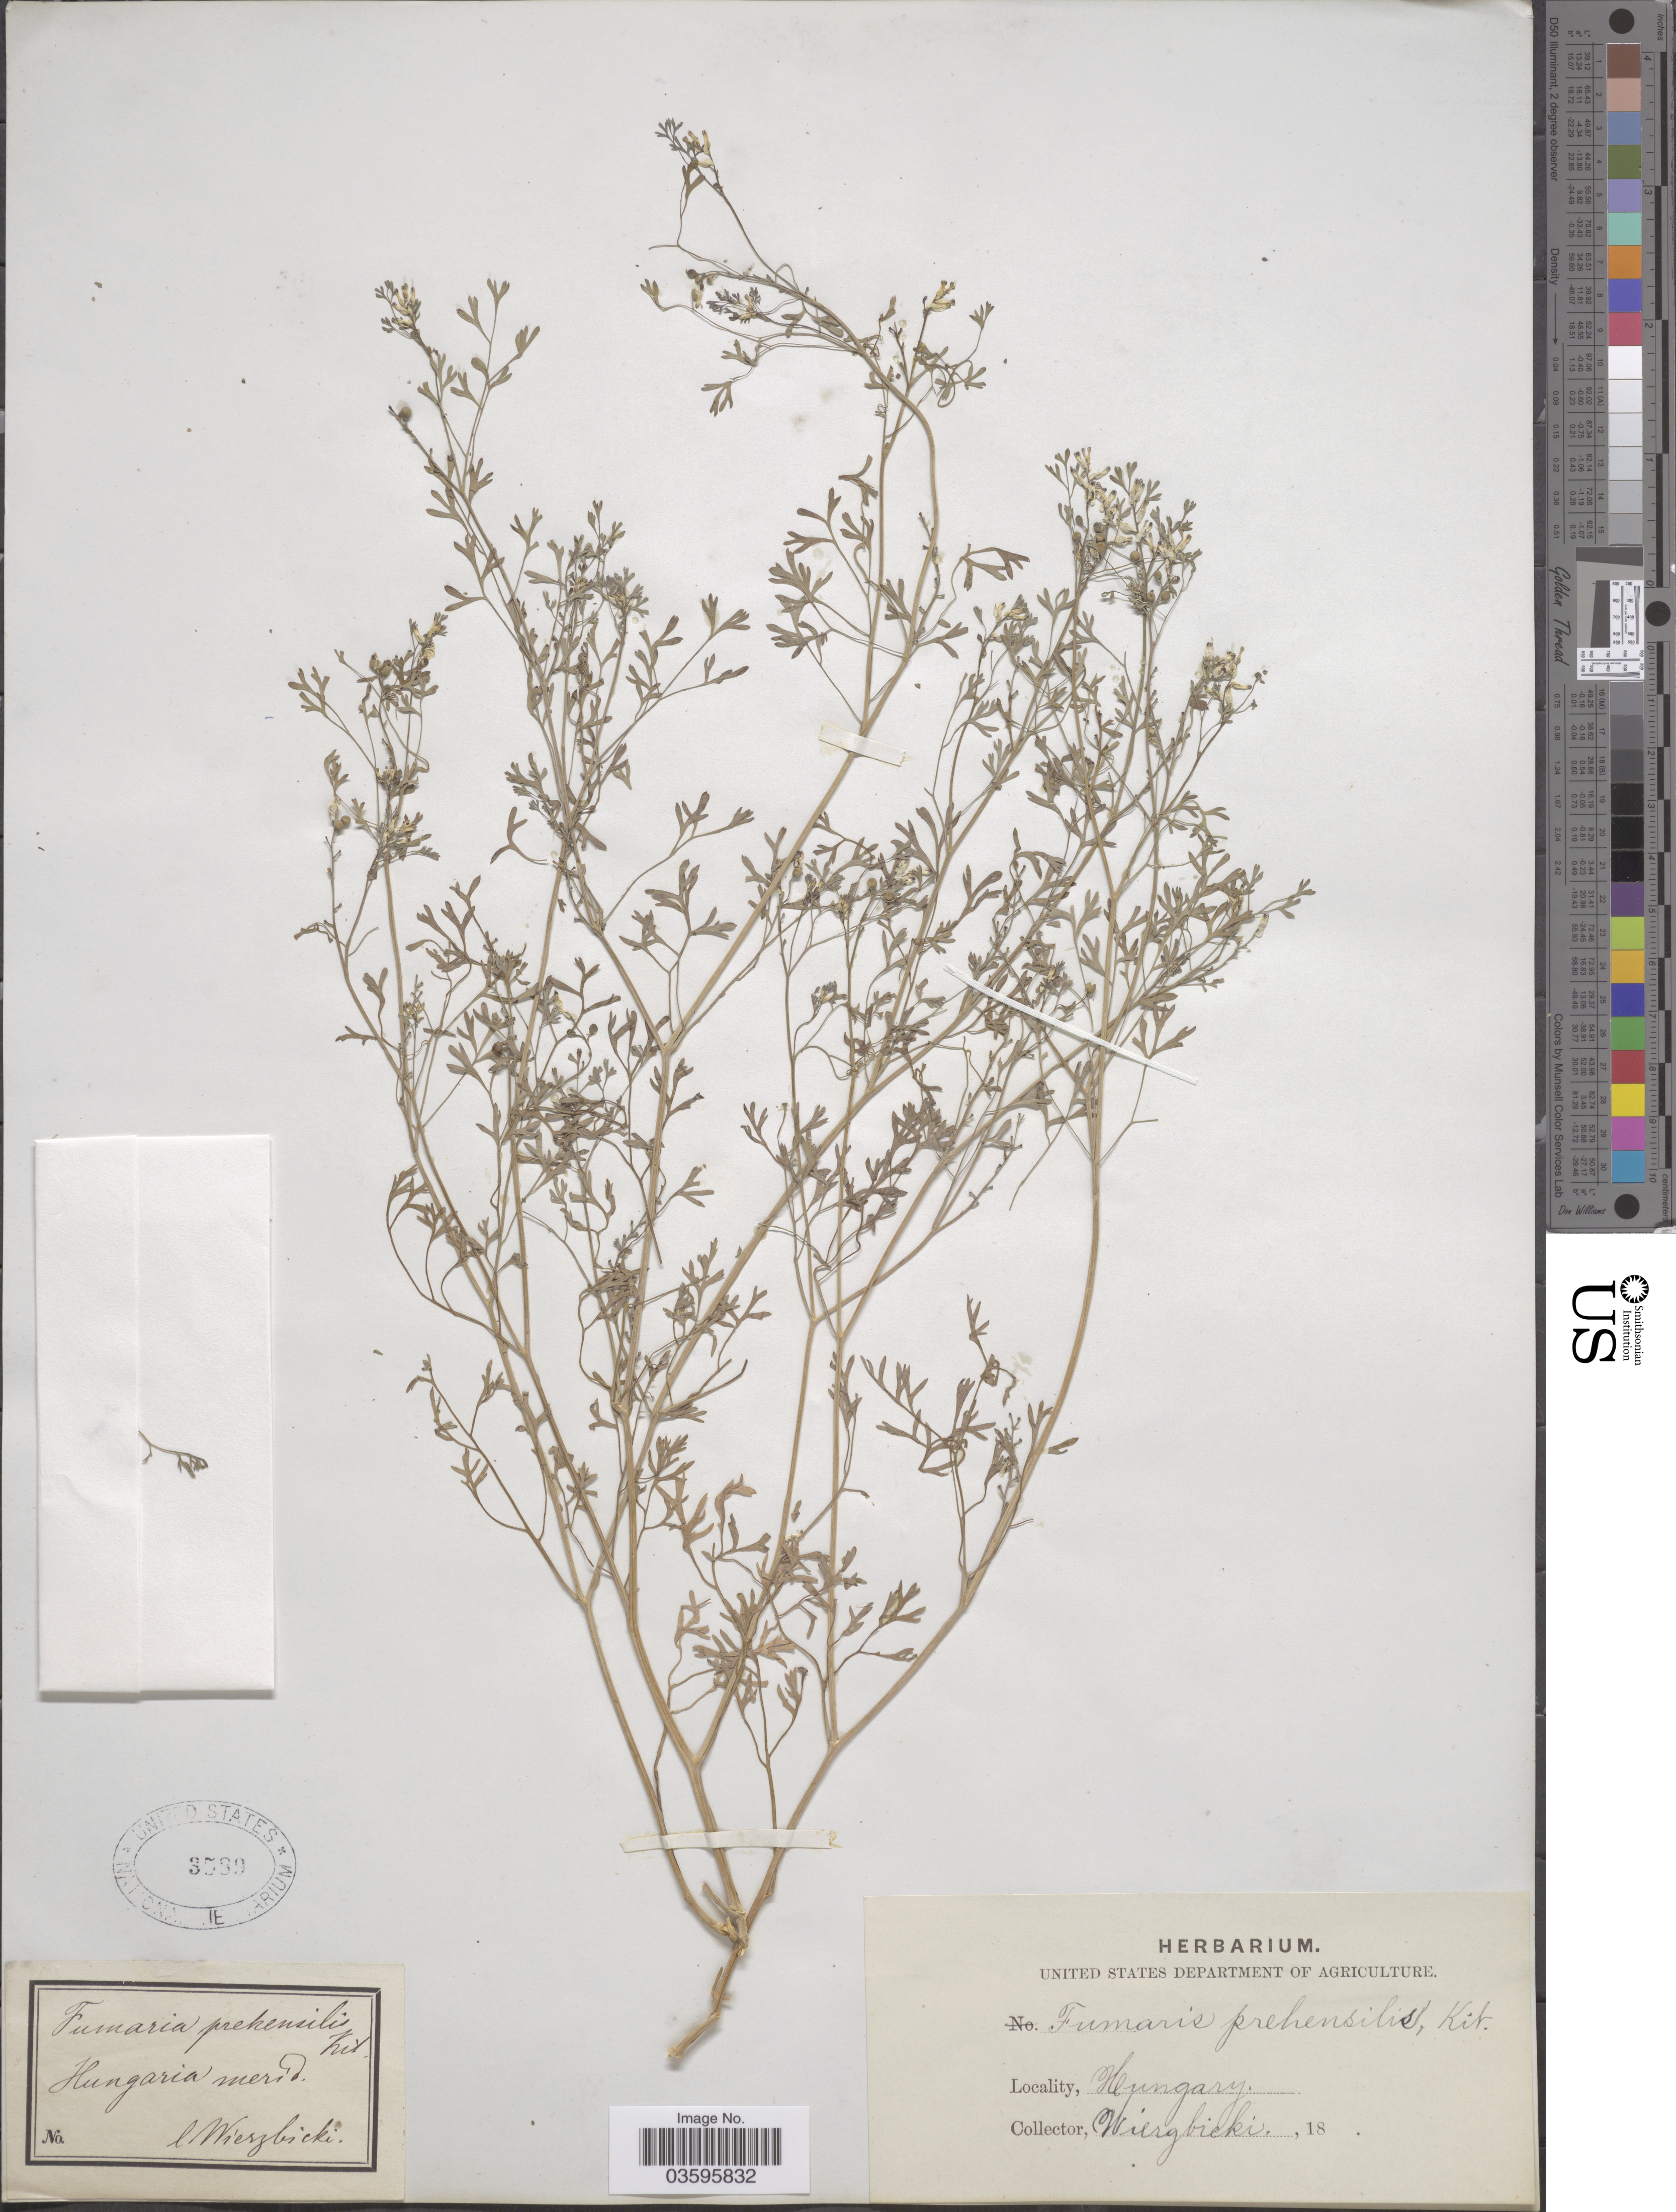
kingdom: Plantae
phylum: Tracheophyta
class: Magnoliopsida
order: Ranunculales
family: Papaveraceae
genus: Fumaria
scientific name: Fumaria prehensilis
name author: Asch.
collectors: Wierzbicki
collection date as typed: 18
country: Hungary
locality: Hungaria merid.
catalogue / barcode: US 3589